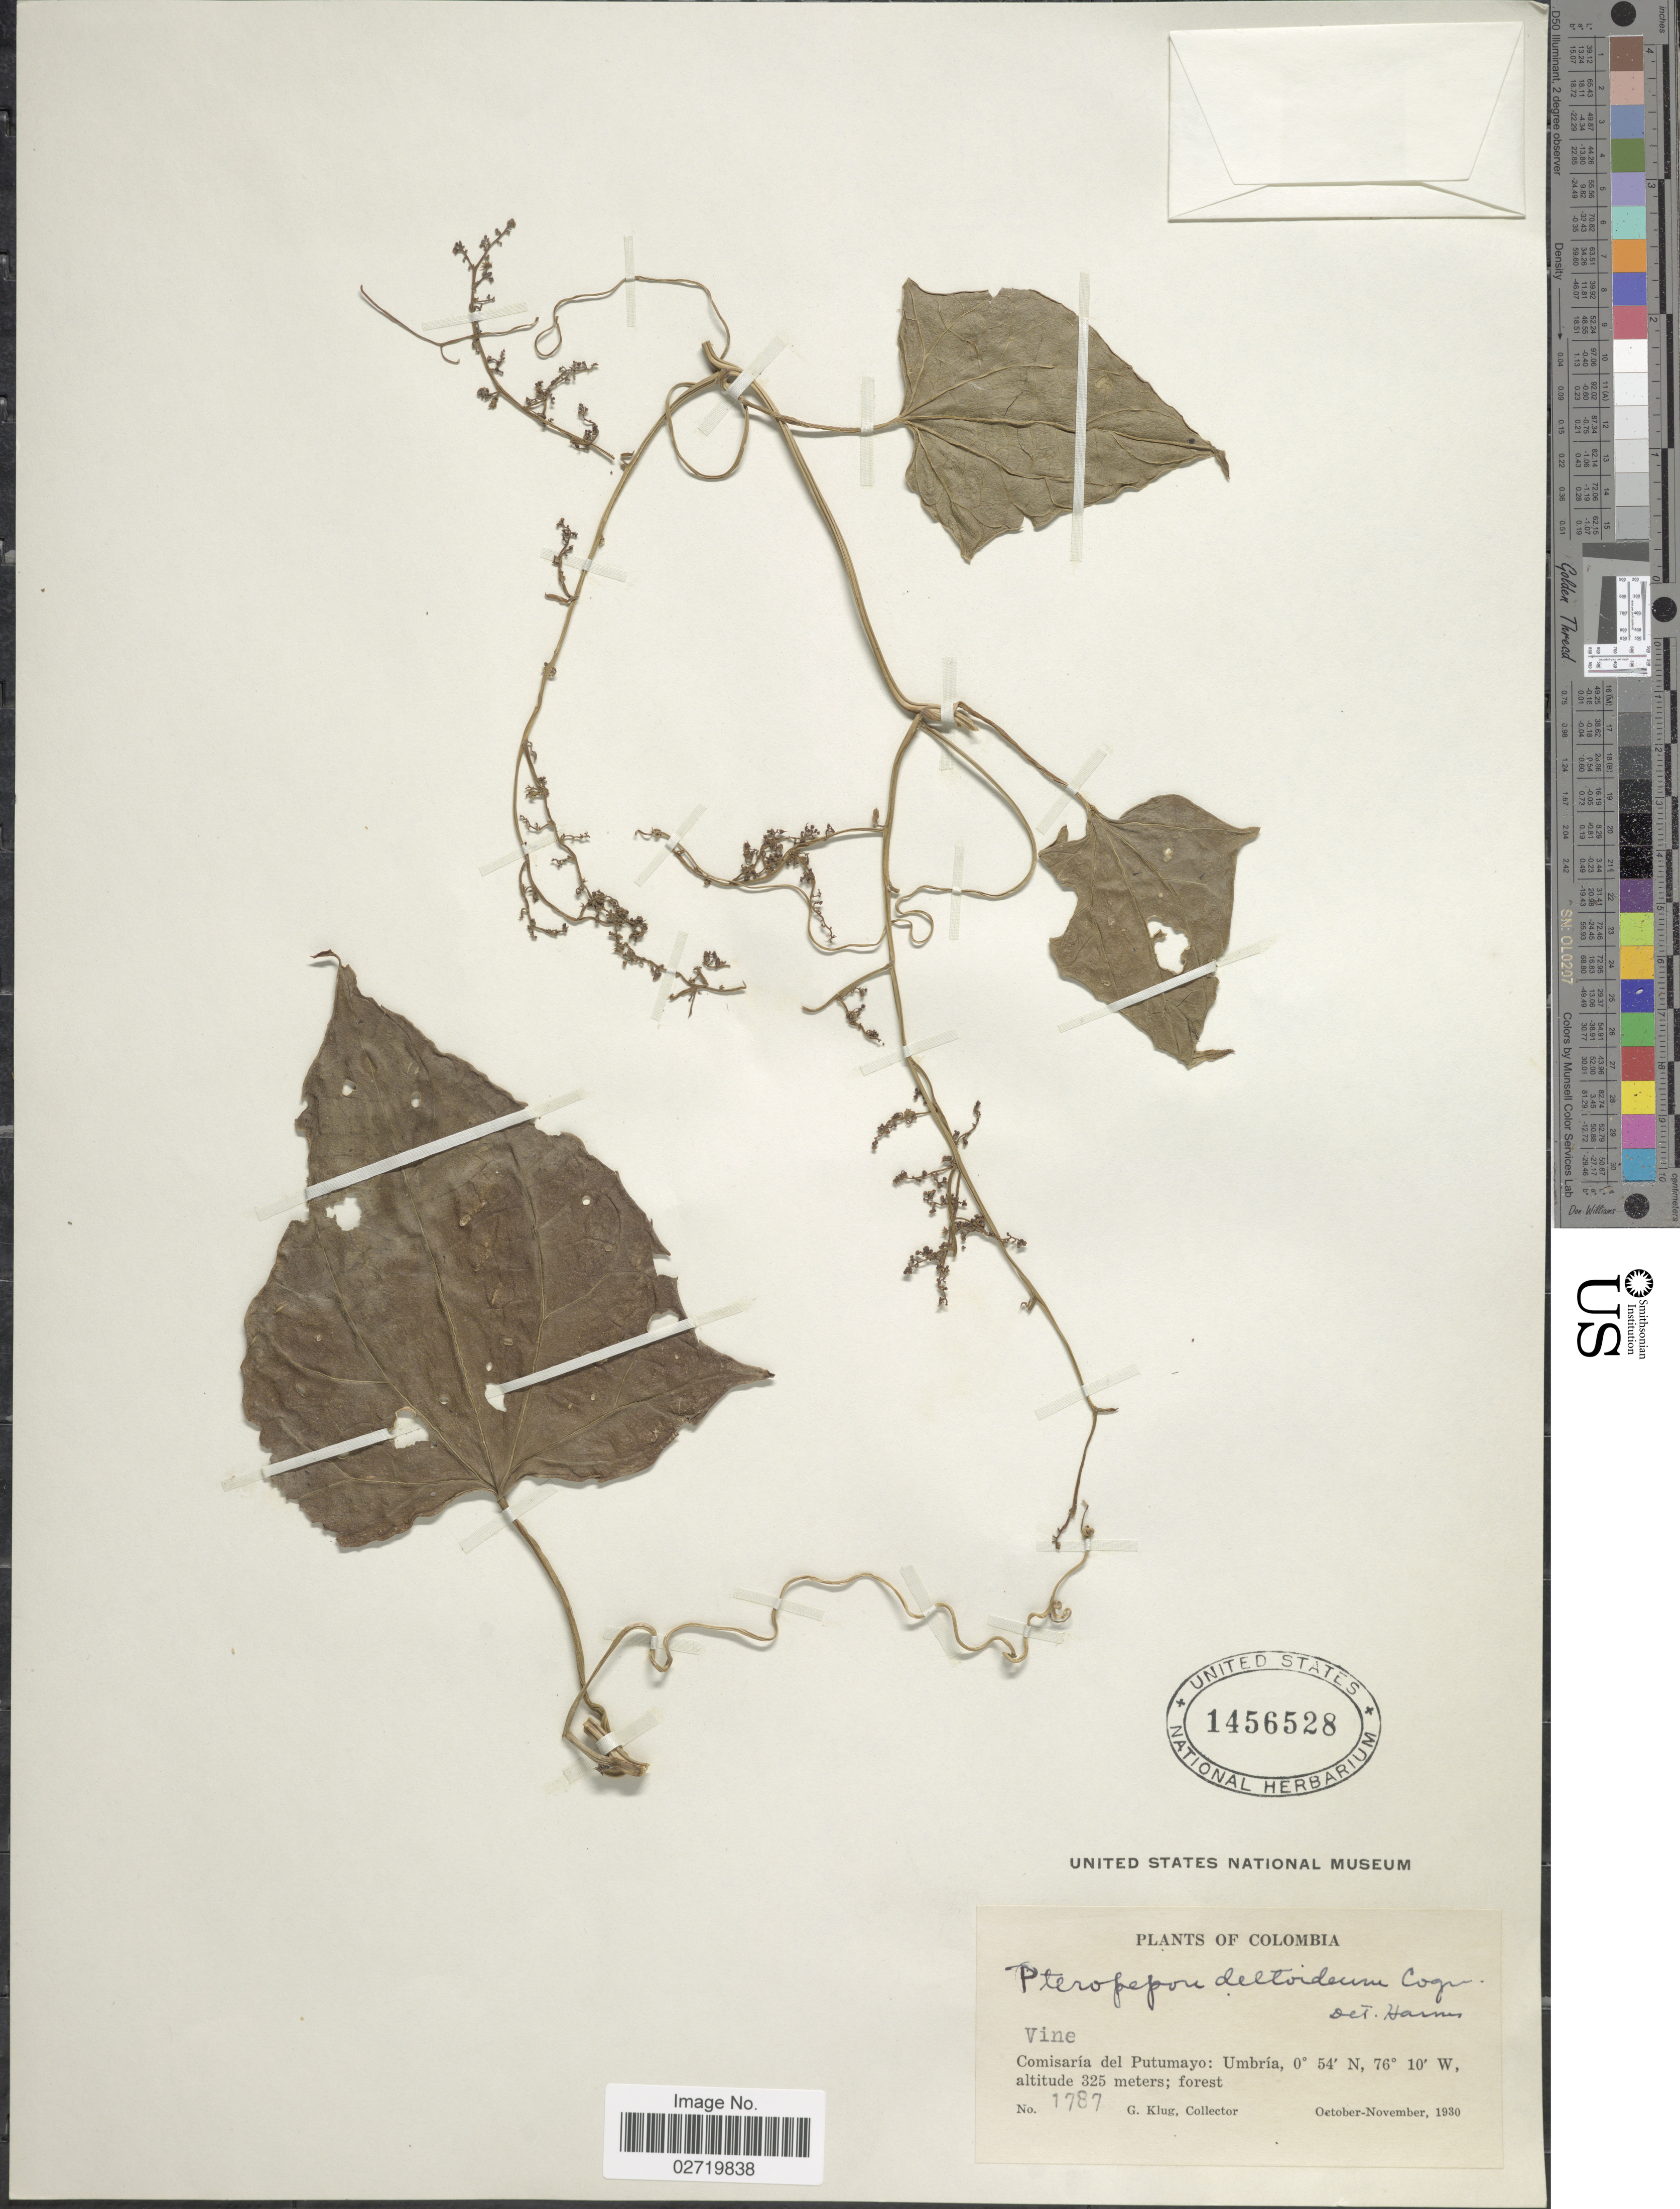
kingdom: Plantae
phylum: Tracheophyta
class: Magnoliopsida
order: Cucurbitales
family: Cucurbitaceae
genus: Pteropepon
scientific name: Pteropepon deltoideus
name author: Cogn.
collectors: G. Klug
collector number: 1787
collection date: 1930-10/1930-11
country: Colombia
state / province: Putumayo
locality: Comísaria del Putumayo: Umbría.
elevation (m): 325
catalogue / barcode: US 1456528